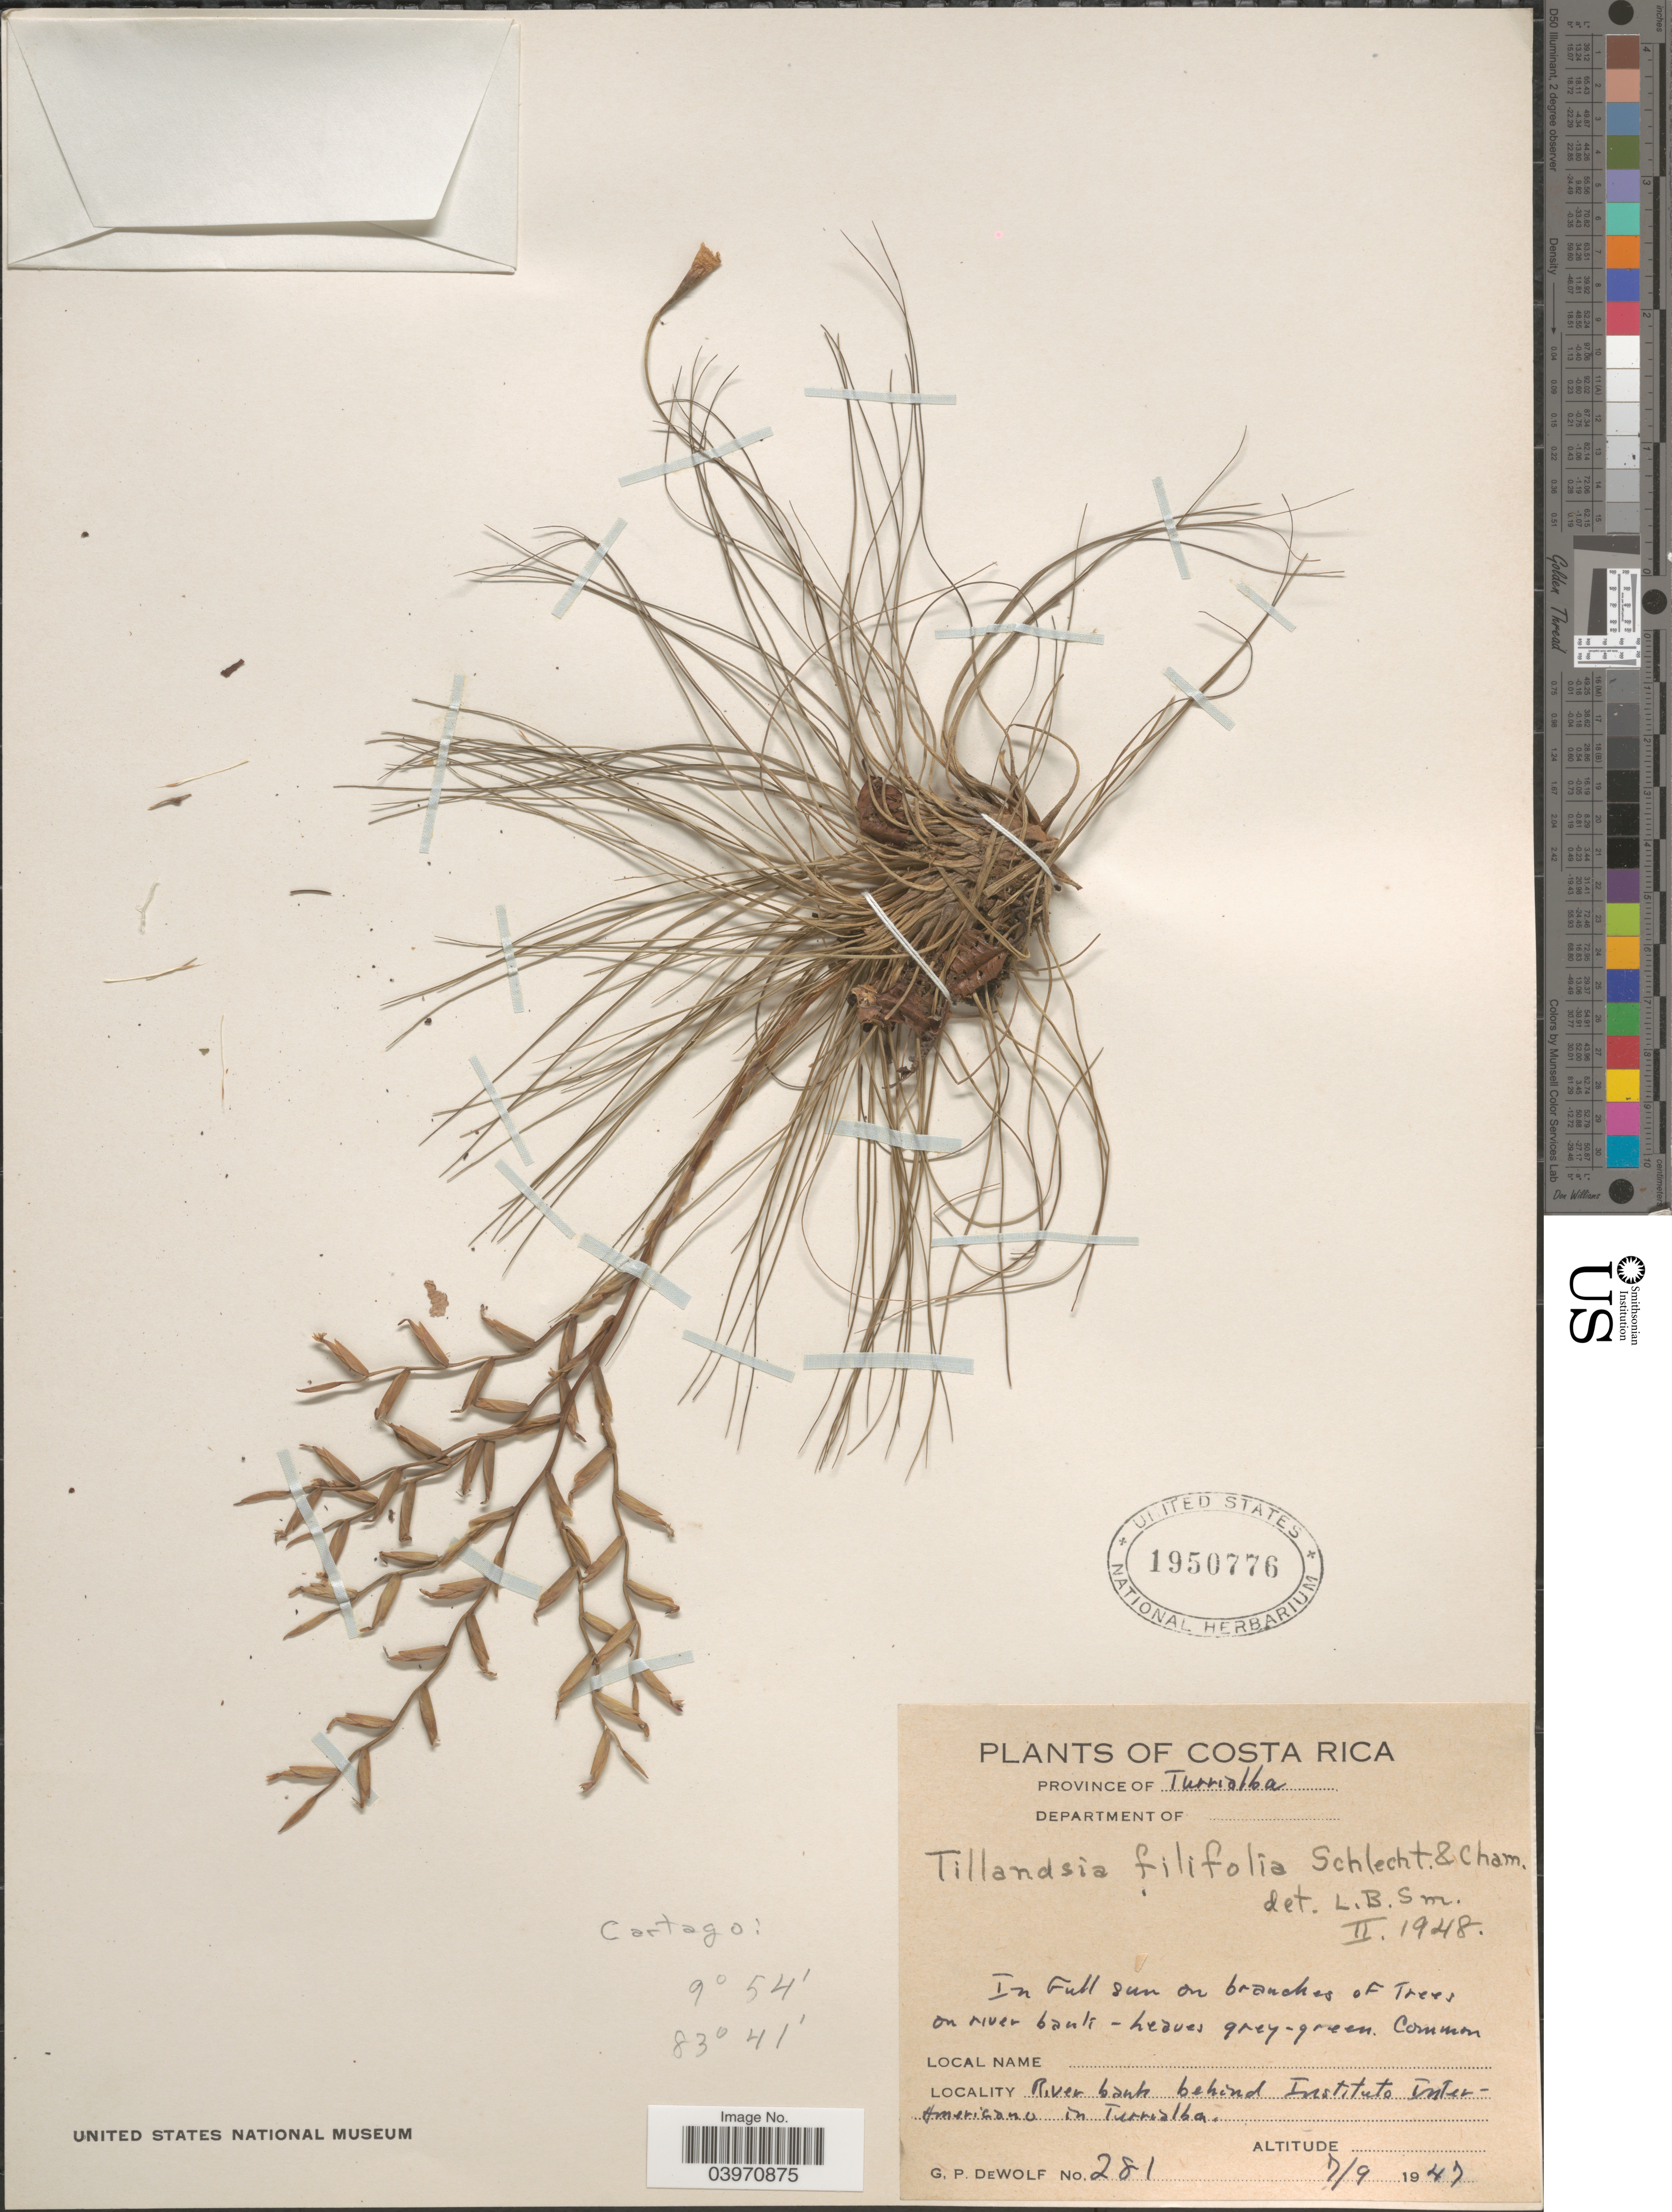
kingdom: Plantae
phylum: Tracheophyta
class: Liliopsida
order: Poales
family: Bromeliaceae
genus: Tillandsia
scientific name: Tillandsia filifolia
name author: Schltdl. & Cham.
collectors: G. DeWolf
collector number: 281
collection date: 1947-09-07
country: Costa Rica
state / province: Cartago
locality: Province of Turrialba. River bank behind Instituto Inter-Americano in Turrialba.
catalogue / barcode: US 1950776